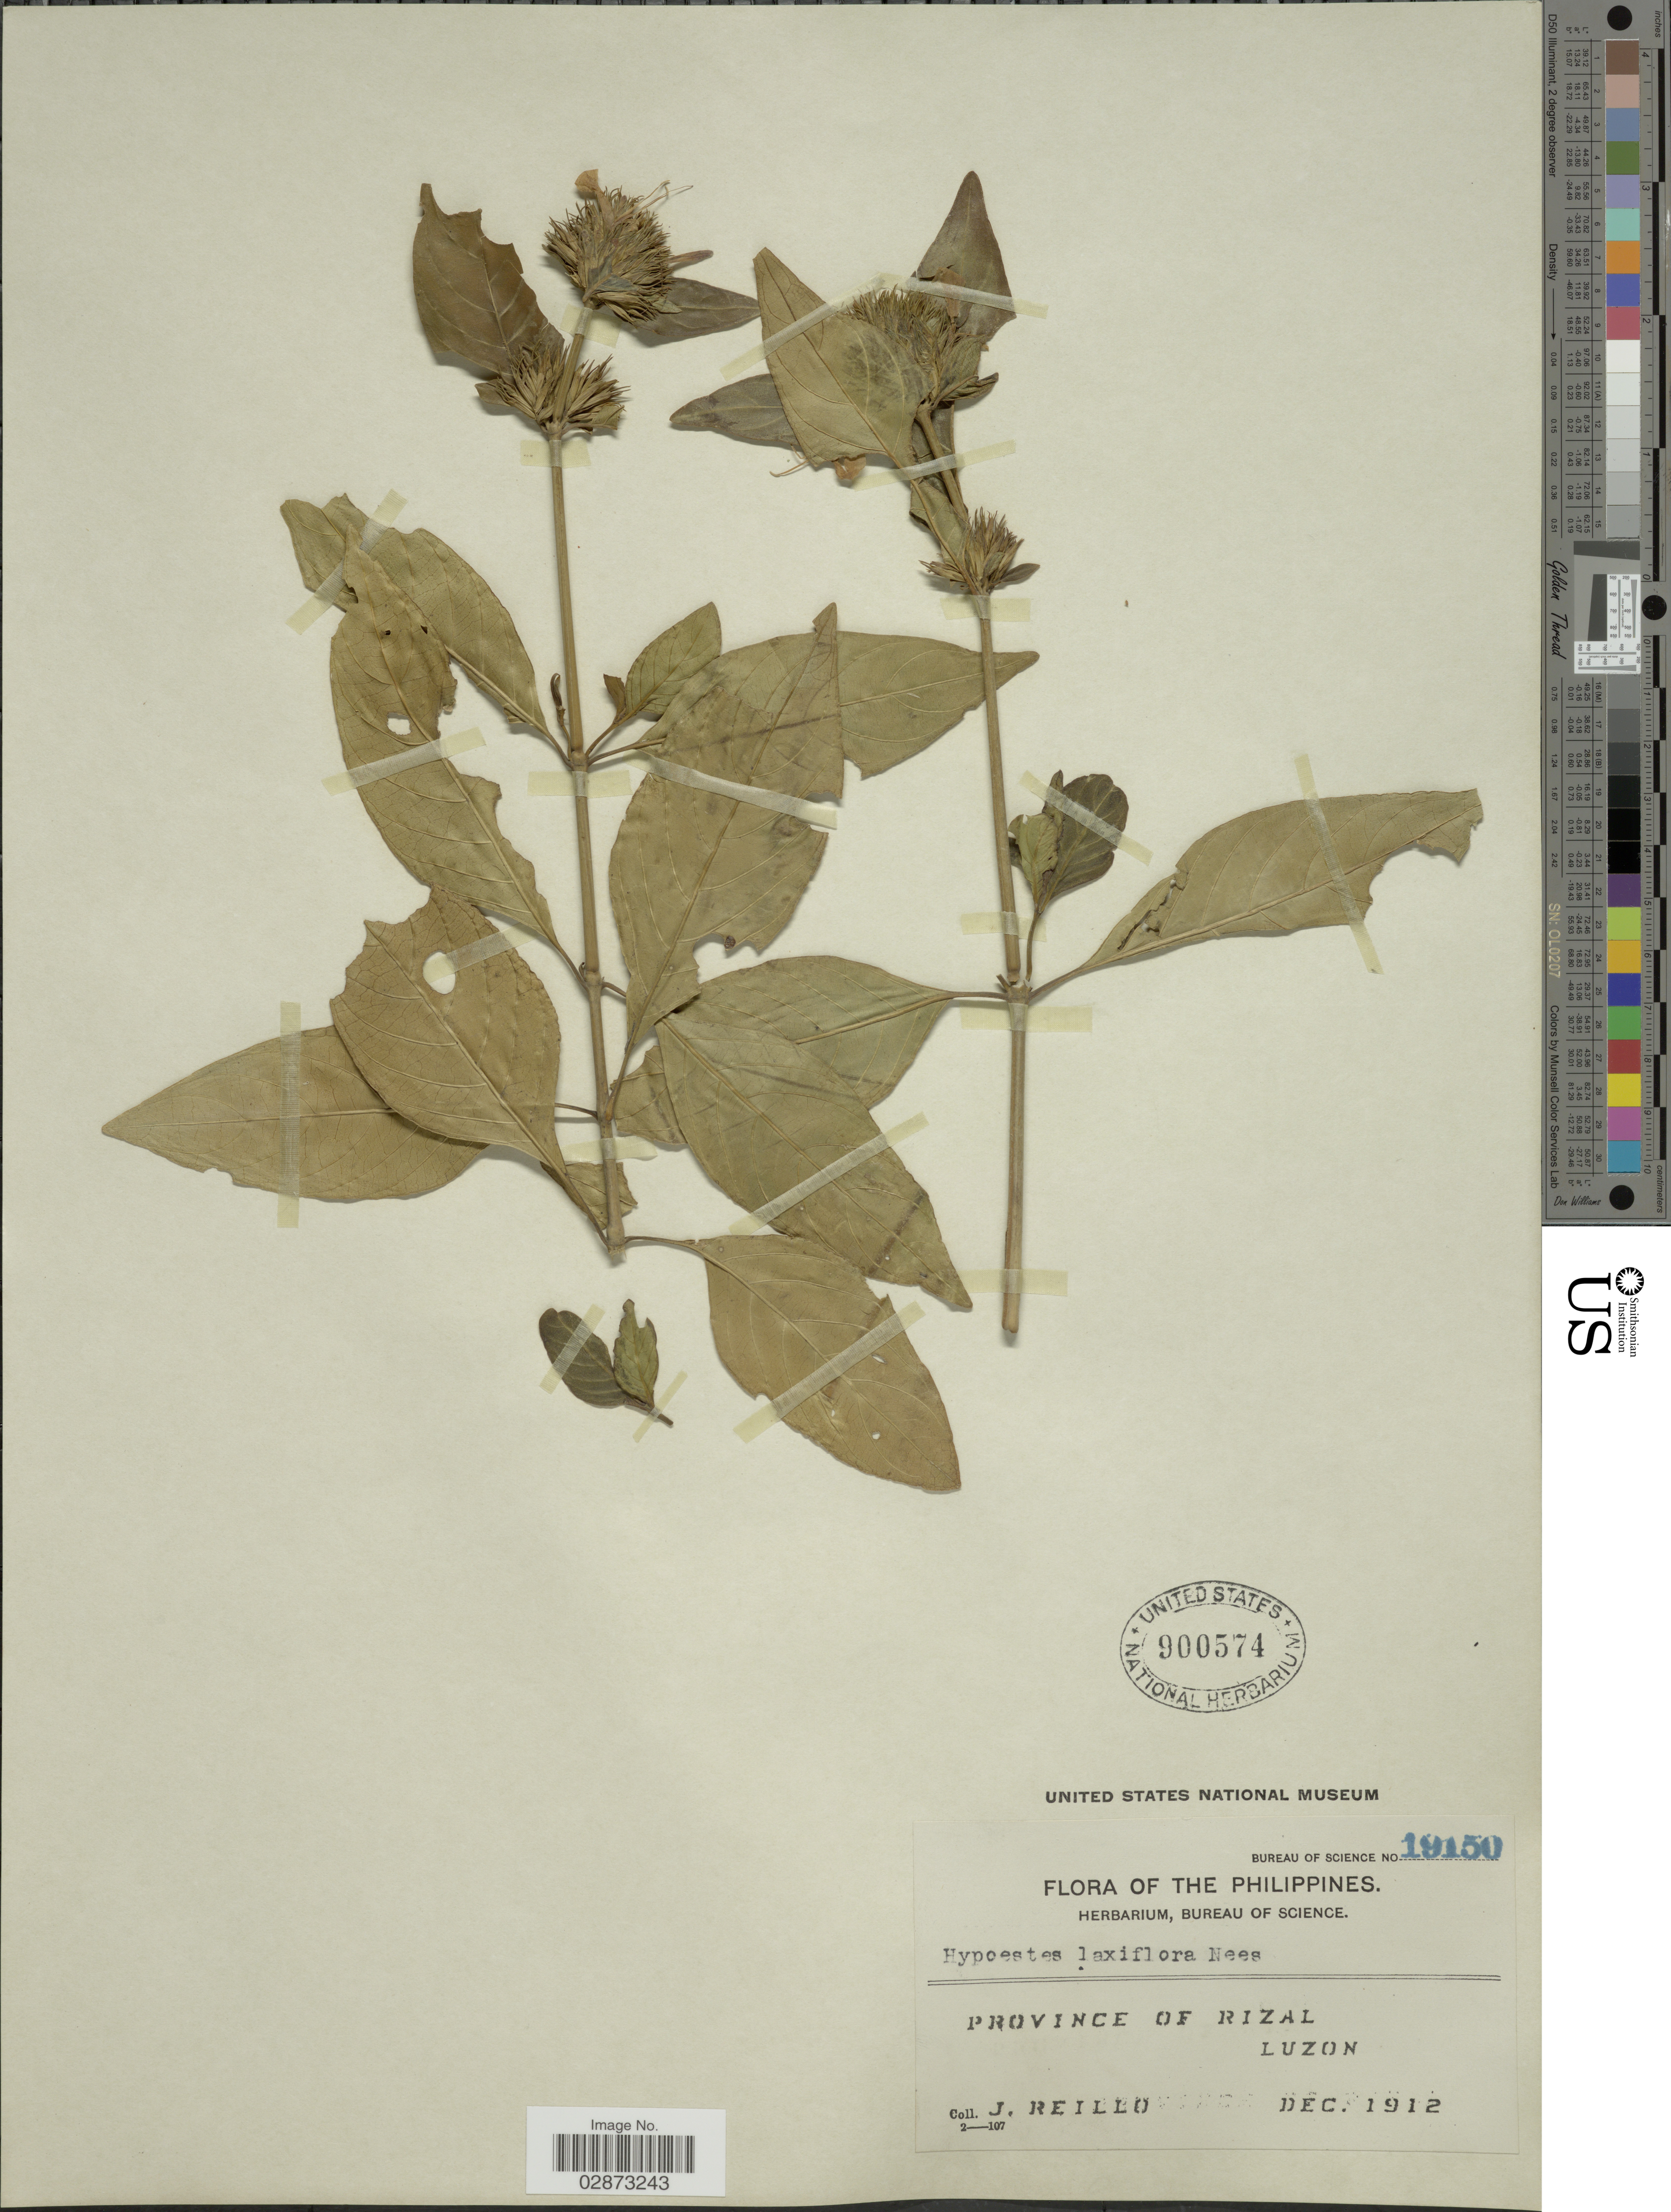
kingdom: Plantae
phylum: Tracheophyta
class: Magnoliopsida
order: Lamiales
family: Acanthaceae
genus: Hypoestes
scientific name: Hypoestes laxiflora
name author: Nees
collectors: J. Reillo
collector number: Bureau of Science 19150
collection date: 1912-12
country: Philippines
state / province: Calabarzon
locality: Province of Rizal. Luzon.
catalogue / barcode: US 900574